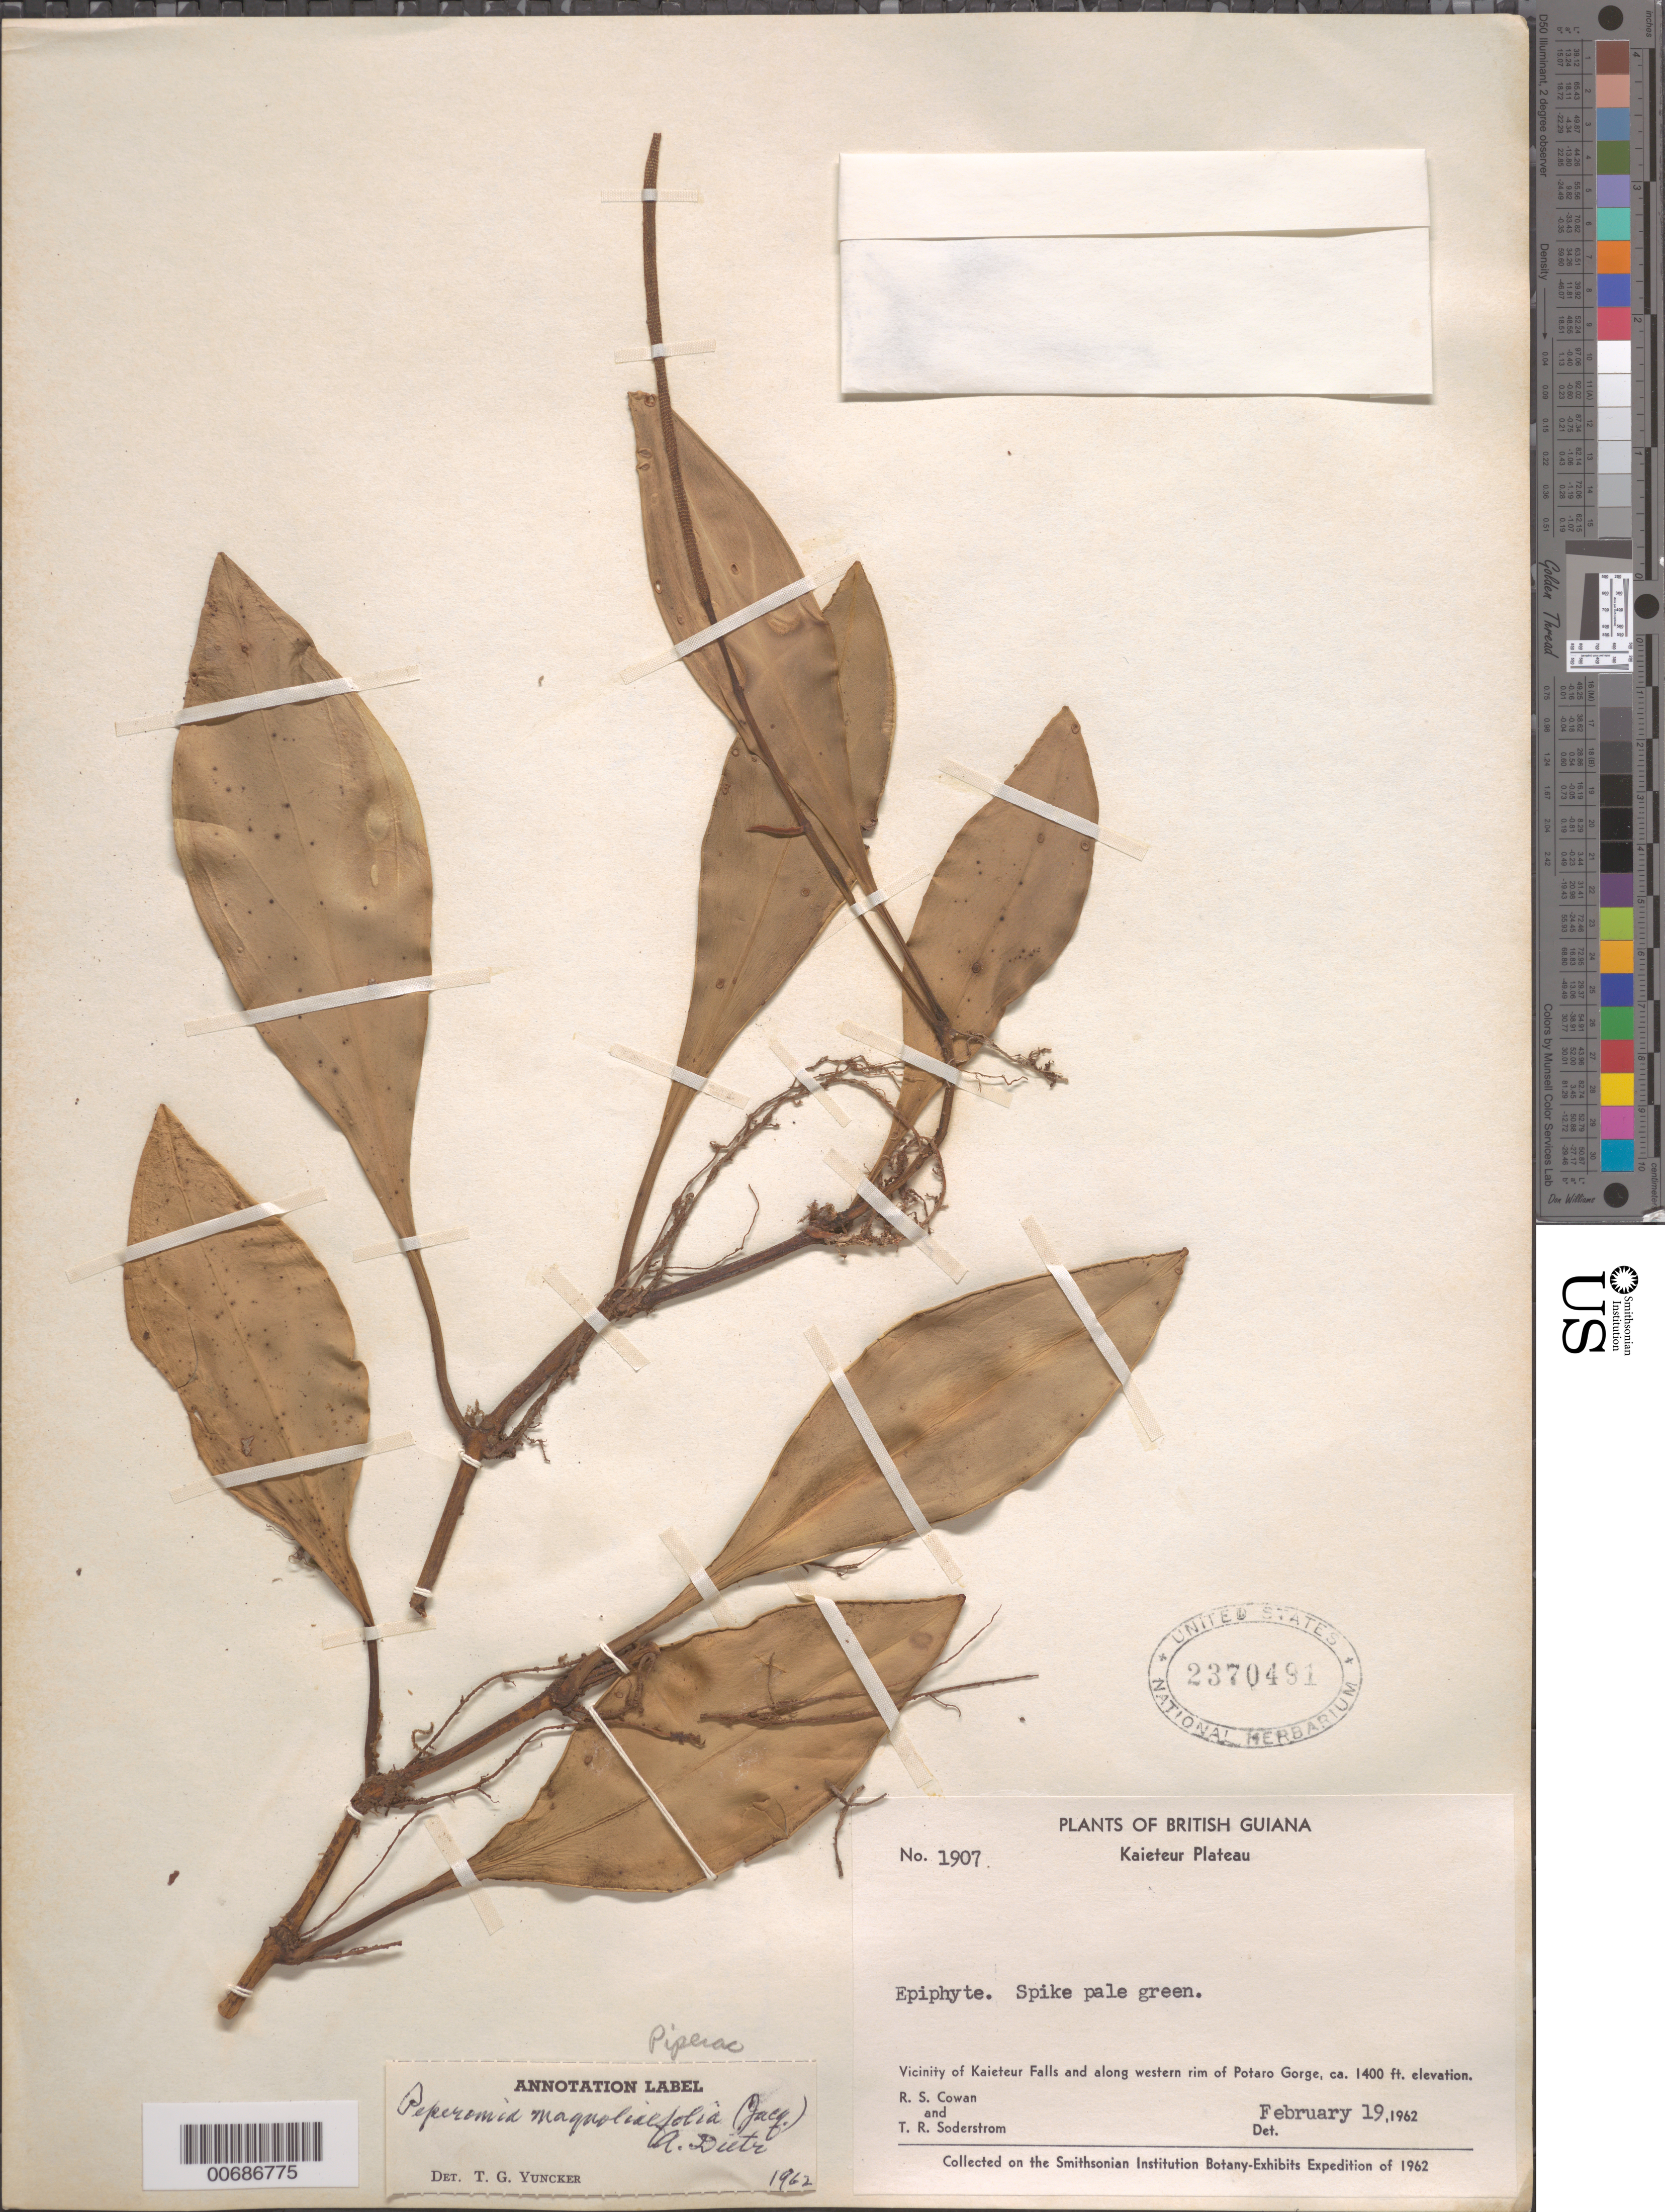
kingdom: Plantae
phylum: Tracheophyta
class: Magnoliopsida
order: Piperales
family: Piperaceae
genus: Peperomia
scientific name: Peperomia magnoliifolia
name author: (Jacq.) A. Dietr.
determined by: Yuncker, T. G.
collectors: R. S. Cowan & T. R. Soderstrom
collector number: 1907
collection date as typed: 19-Feb-62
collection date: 1962-02-19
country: Guyana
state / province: Potaro-Siparuni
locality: Kaieteur Plateau, vicinity of Kaieteur Falls and western rim of Potaro Gorge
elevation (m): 427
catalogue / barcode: US 2370491